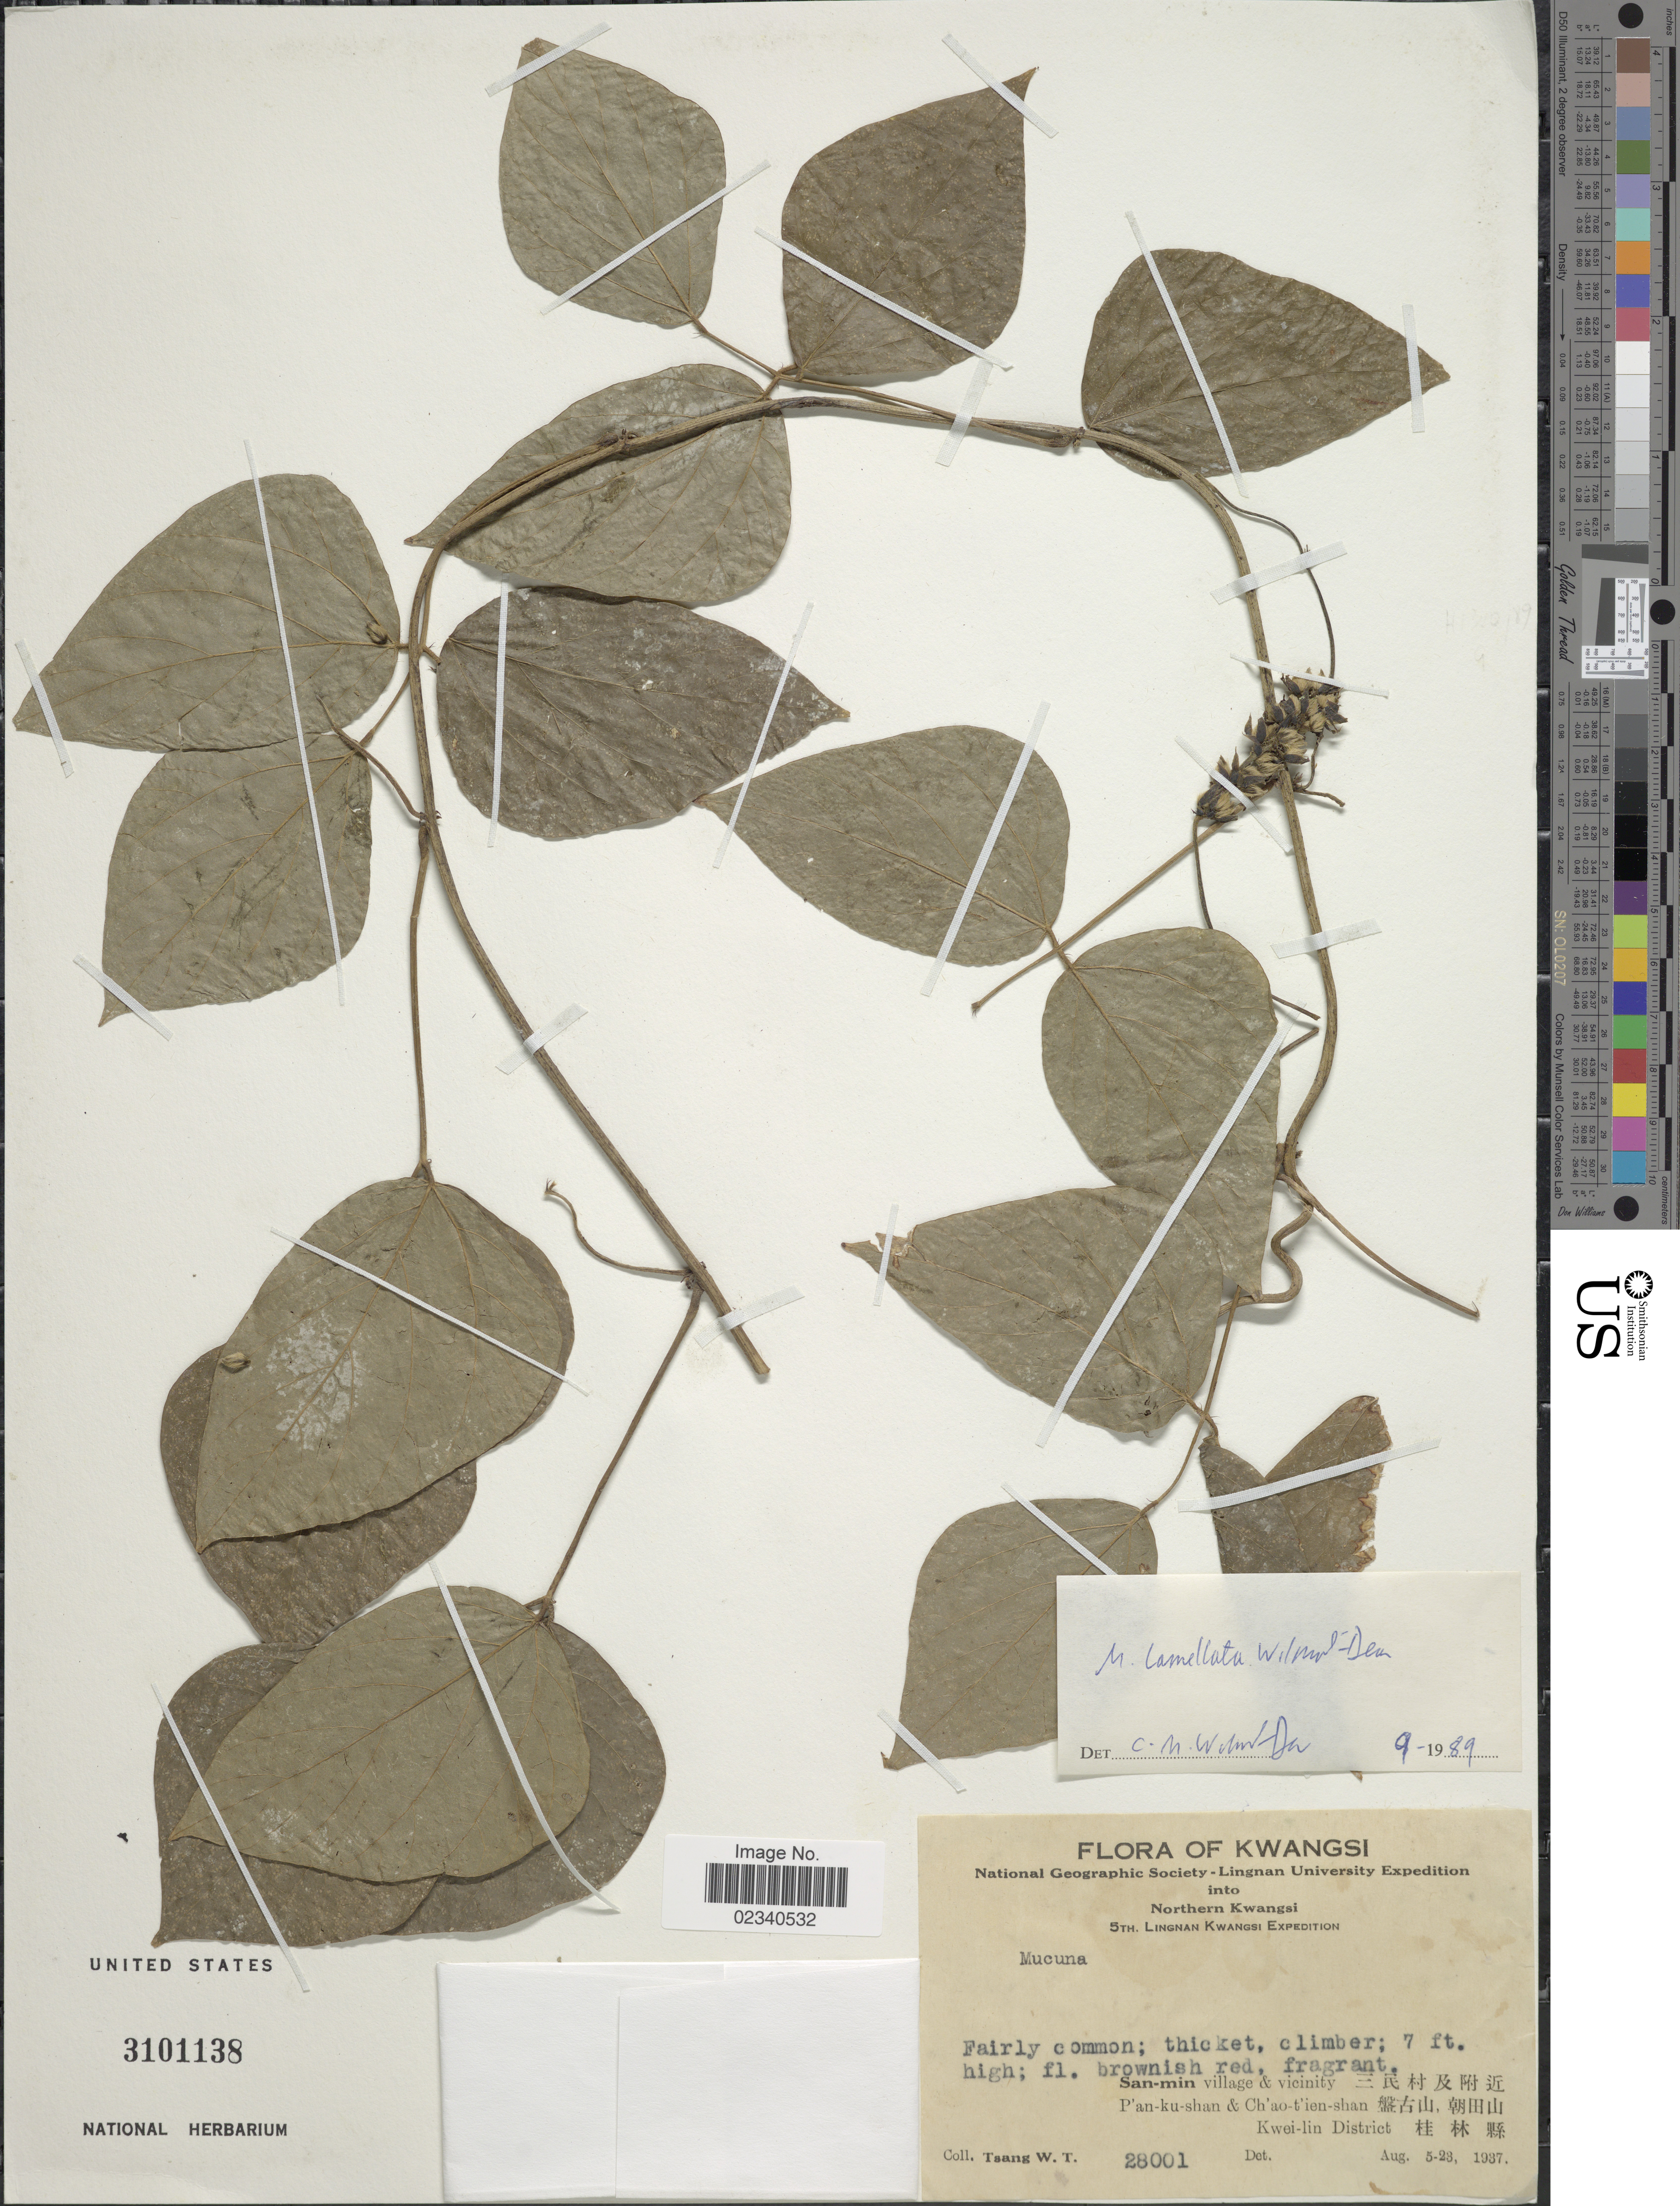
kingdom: Plantae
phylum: Tracheophyta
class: Magnoliopsida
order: Fabales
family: Fabaceae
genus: Mucuna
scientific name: Mucuna lamellata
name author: Wilmot-Dear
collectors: W. T. Tsang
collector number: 28001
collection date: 1937-08-05/1937-08-23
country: China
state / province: Guangxi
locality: Northern Kwangsi. San-min village & vicinity. P'an-ku-shan & Ch'ao-t'ien-shan Kwei-lin District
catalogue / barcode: US 3101138